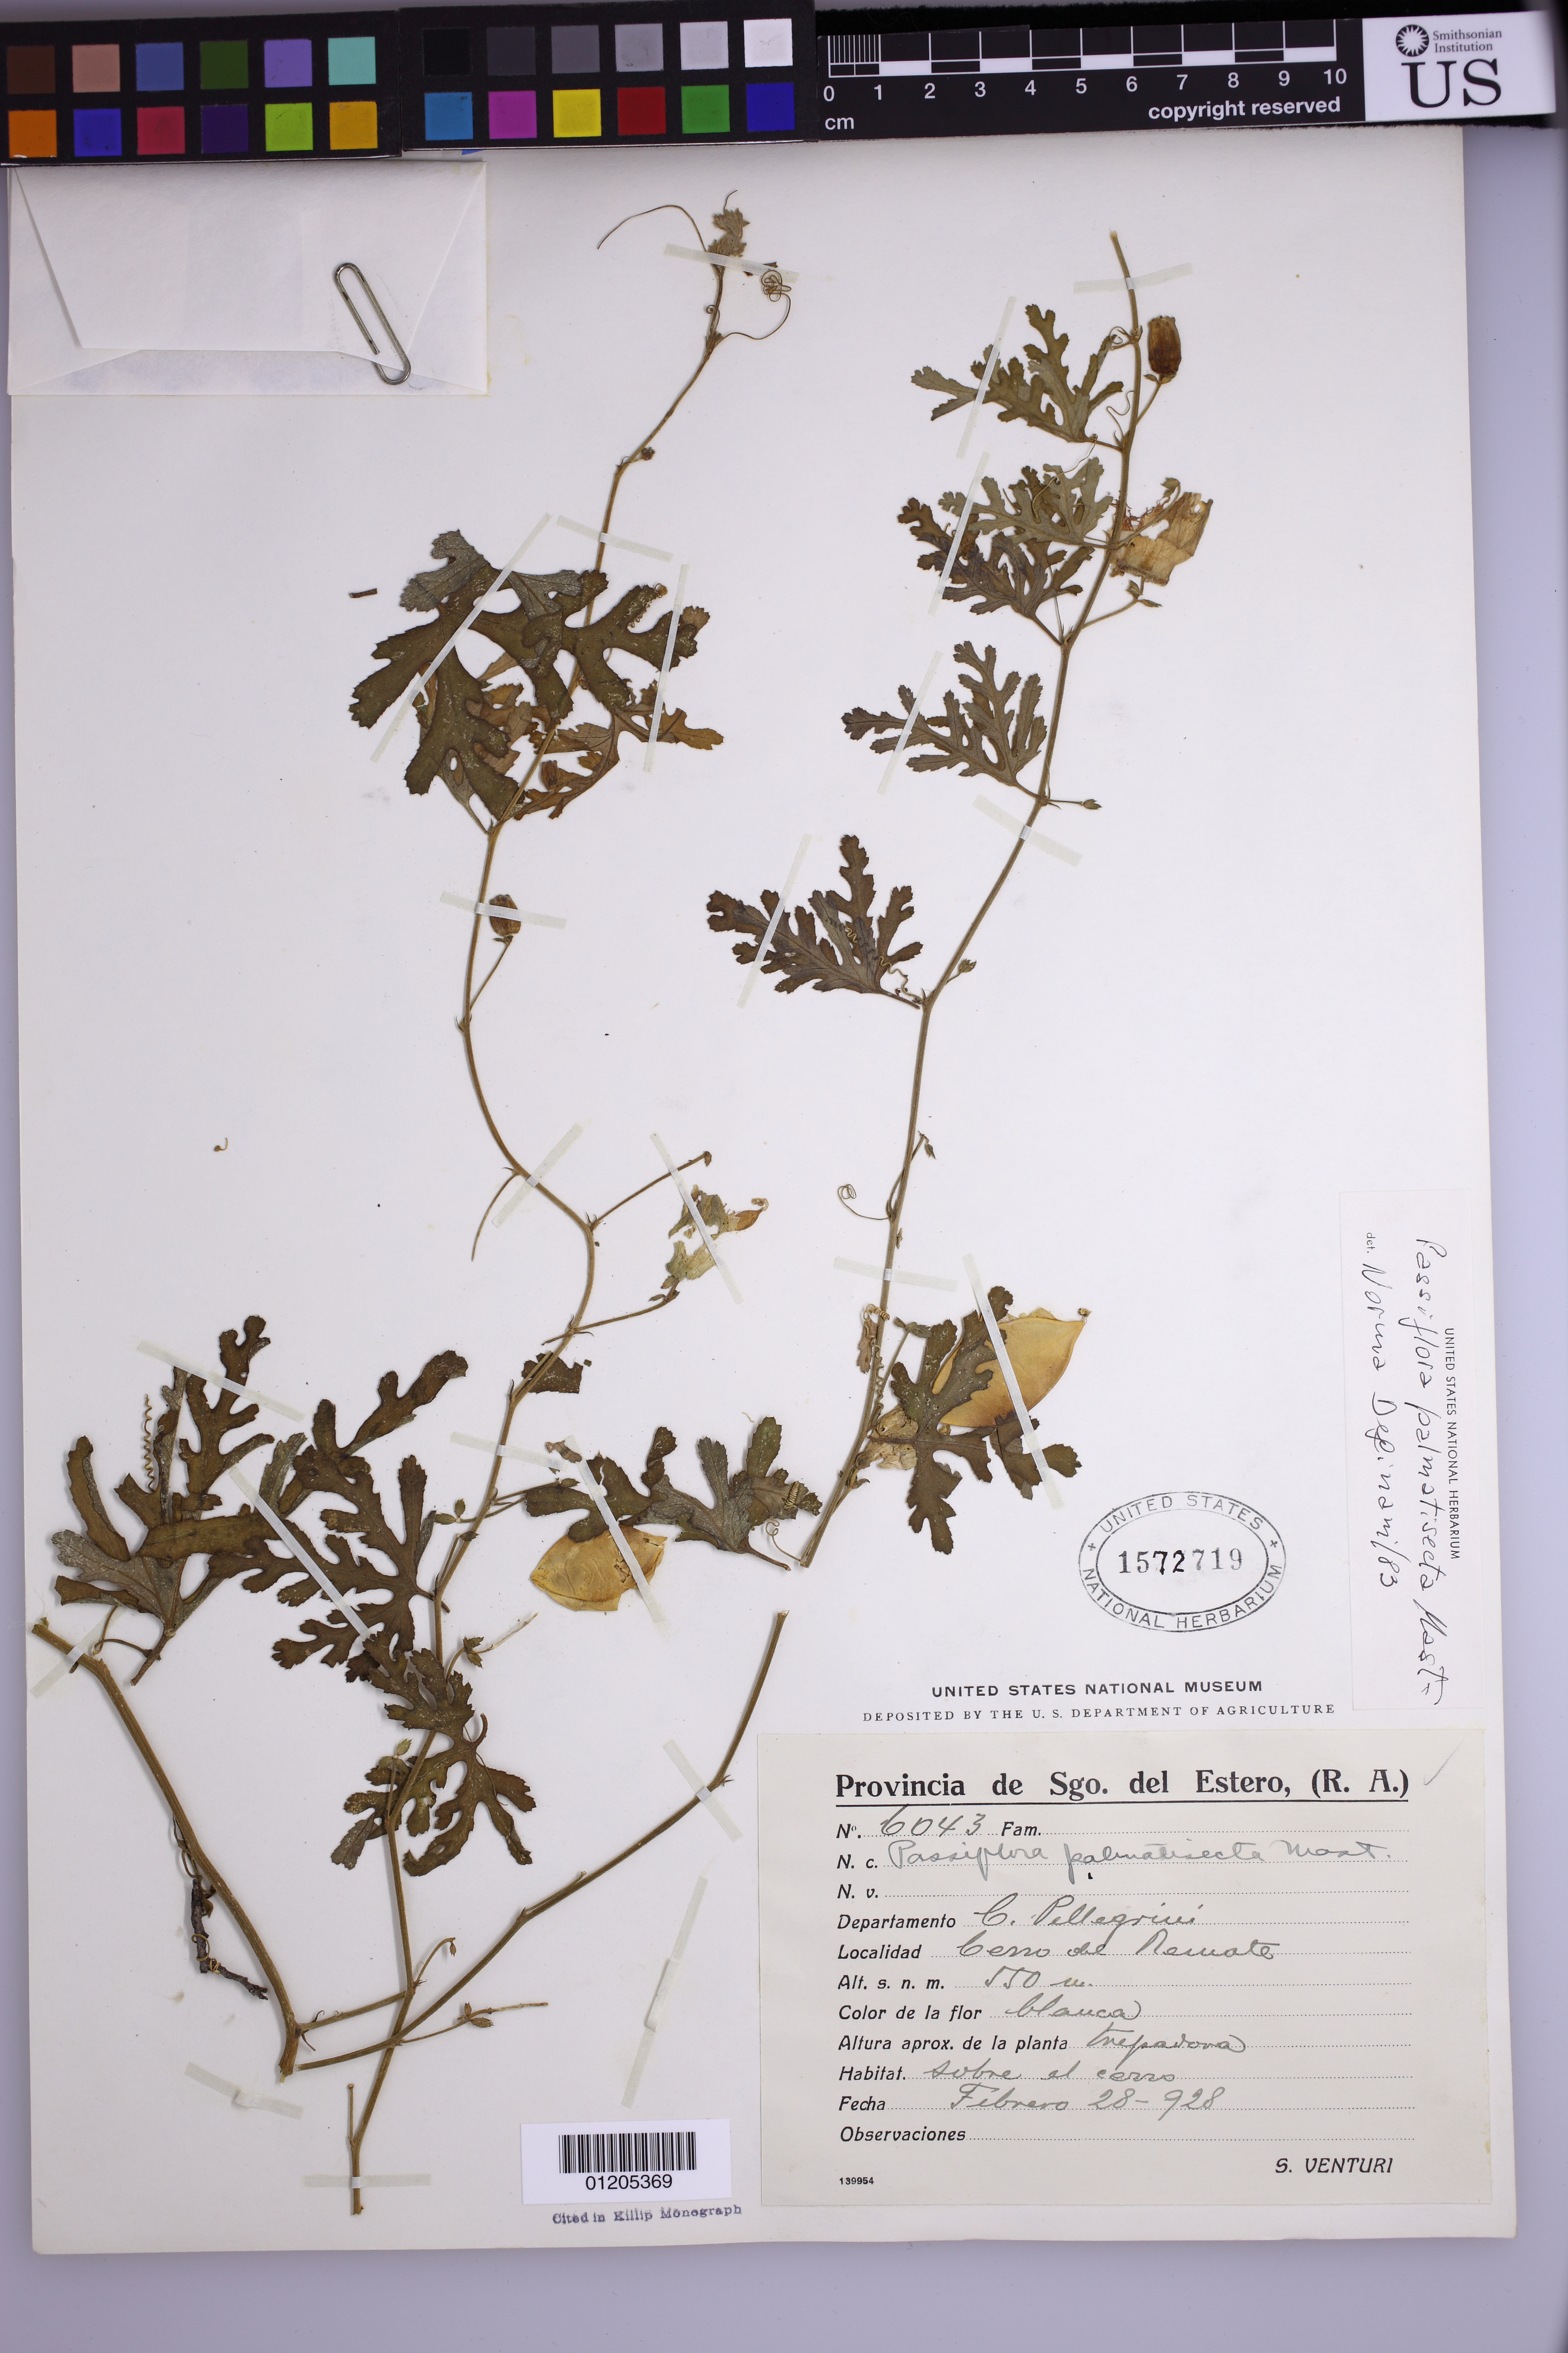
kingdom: Plantae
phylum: Tracheophyta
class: Magnoliopsida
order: Malpighiales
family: Passifloraceae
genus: Passiflora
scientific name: Passiflora palmatisecta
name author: Mast.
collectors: S. Venturi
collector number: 6043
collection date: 1928-02-28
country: Argentina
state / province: Santiago del Estero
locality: Cerro de Remate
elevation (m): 550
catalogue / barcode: US 1572719